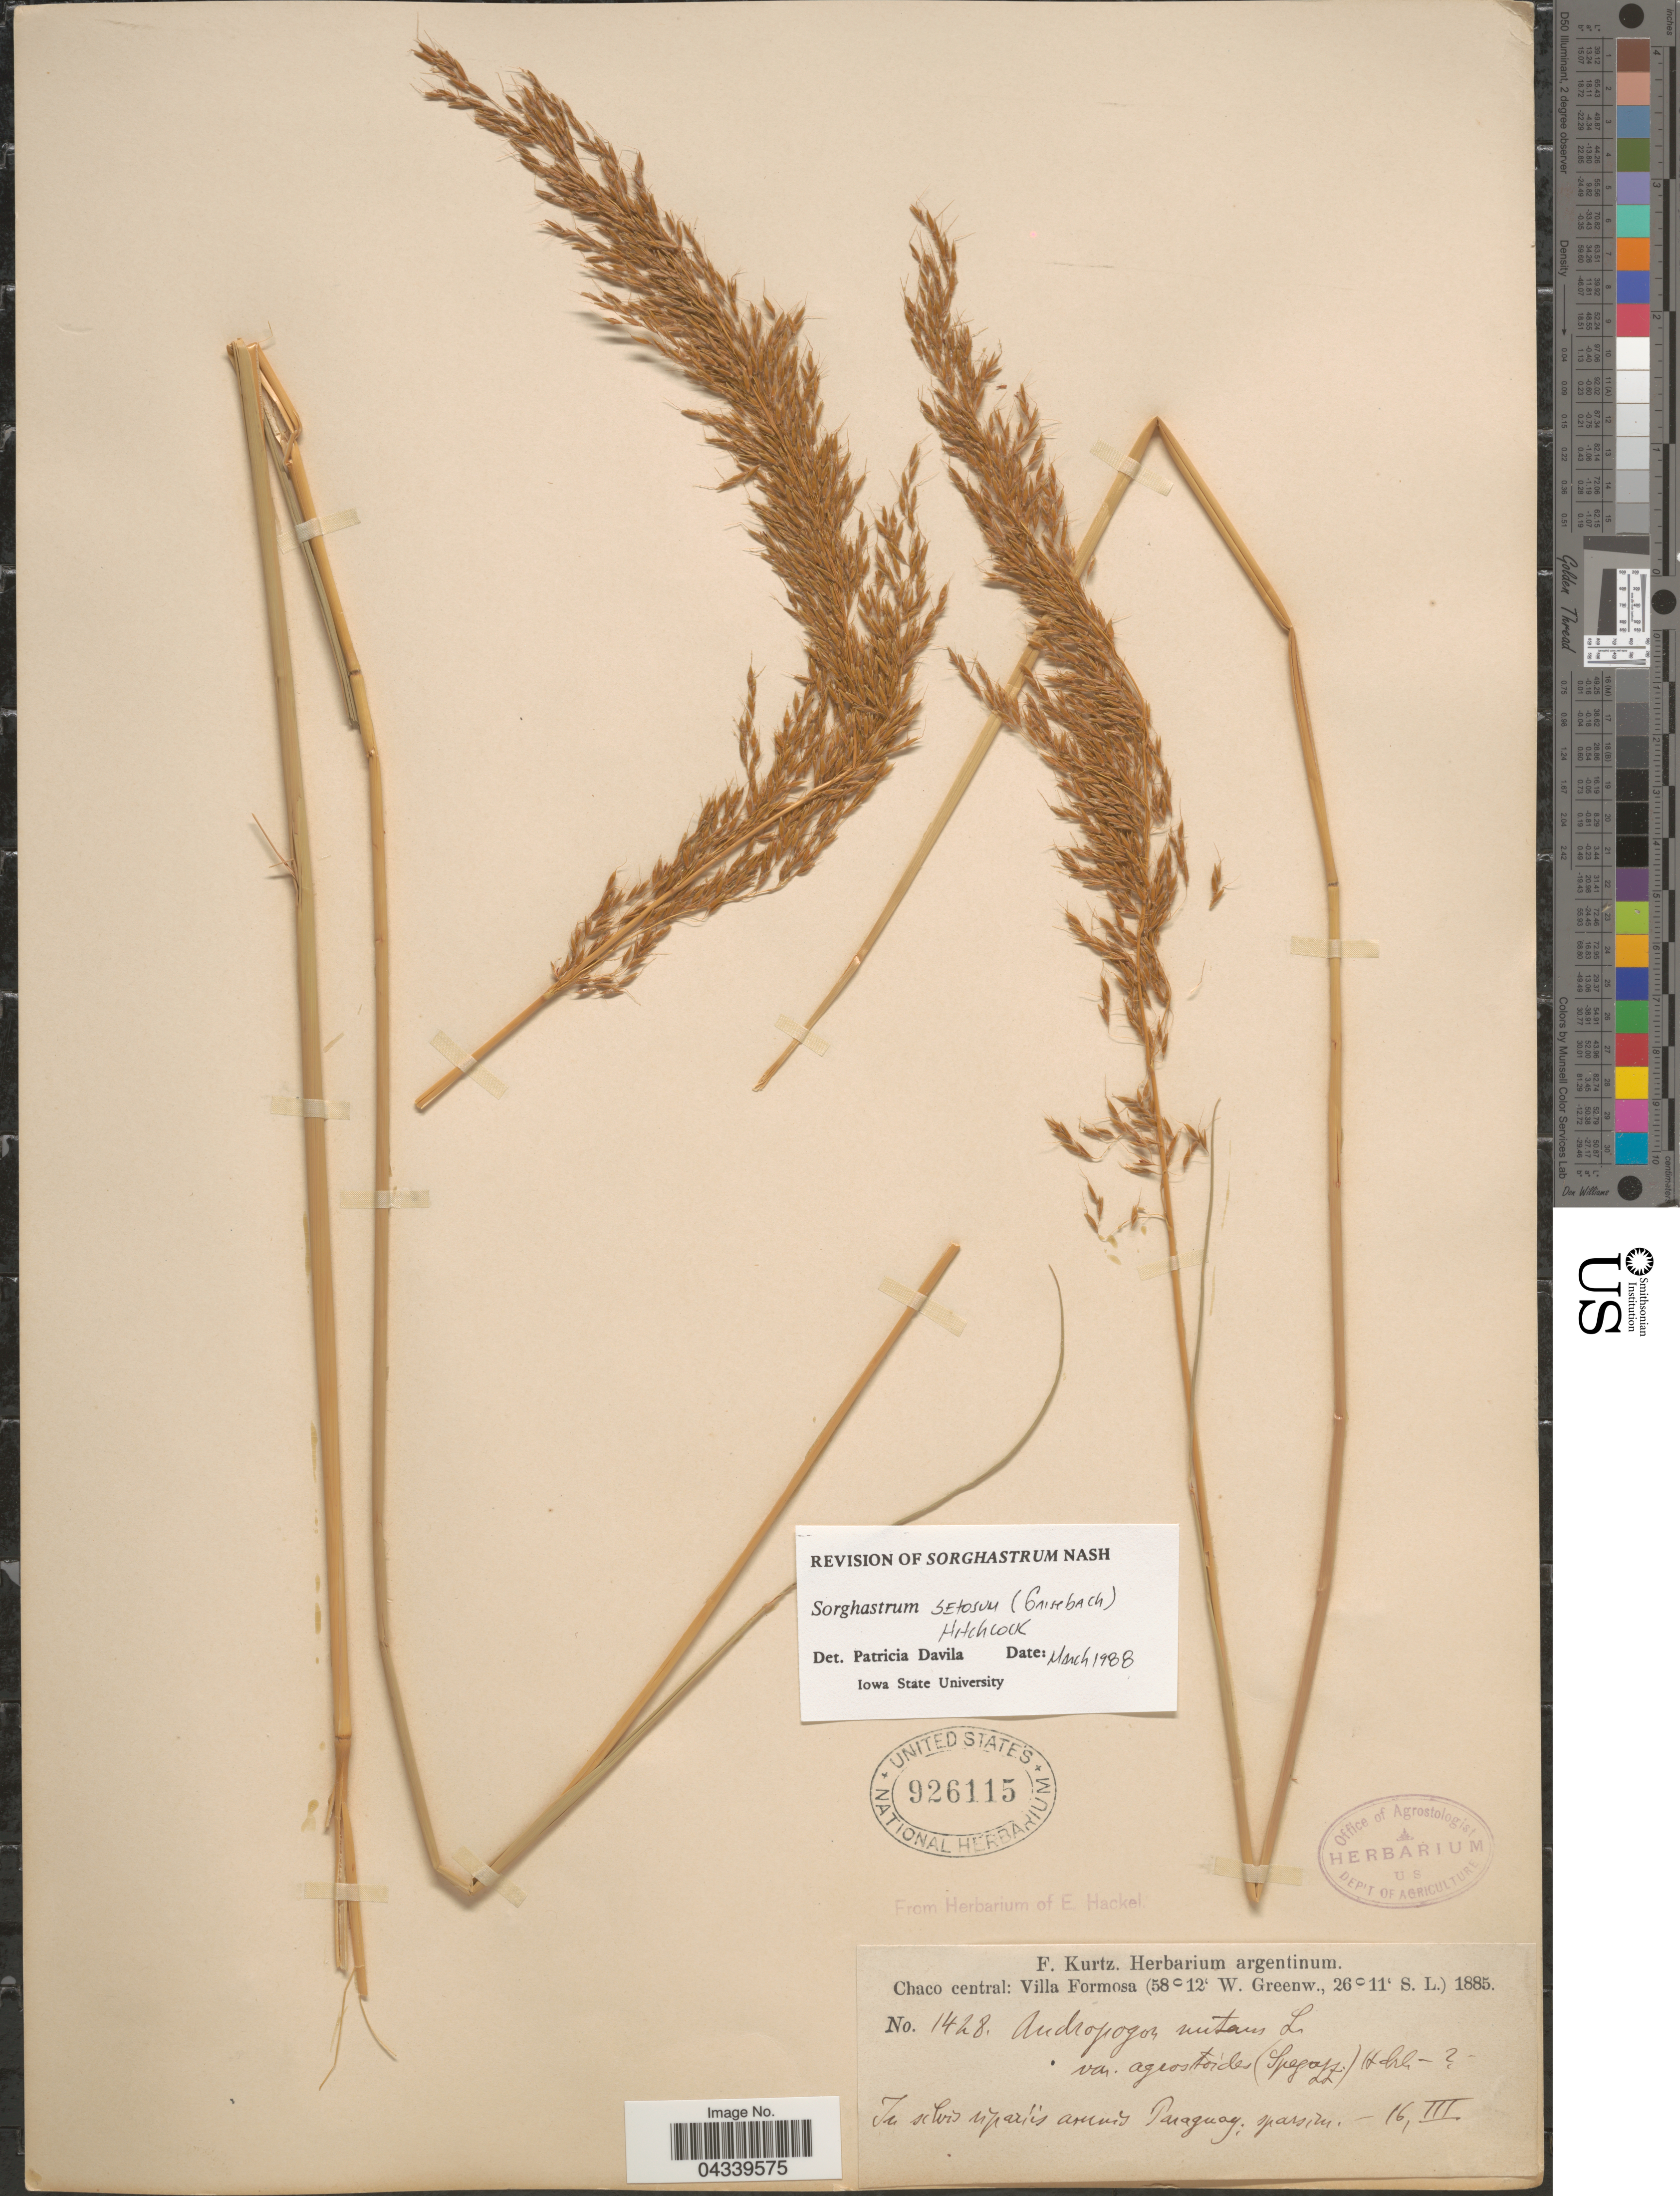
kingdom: Plantae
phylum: Tracheophyta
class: Liliopsida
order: Poales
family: Poaceae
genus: Sorghastrum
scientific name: Sorghastrum setosum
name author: (Griseb.) Hitchc.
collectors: F. Kurtz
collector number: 1428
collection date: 1885-03-16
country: Argentina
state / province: Chaco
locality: Chaco central: Villa Formosa. In silvis ripariis arenis Paraguay.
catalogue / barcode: US 926115